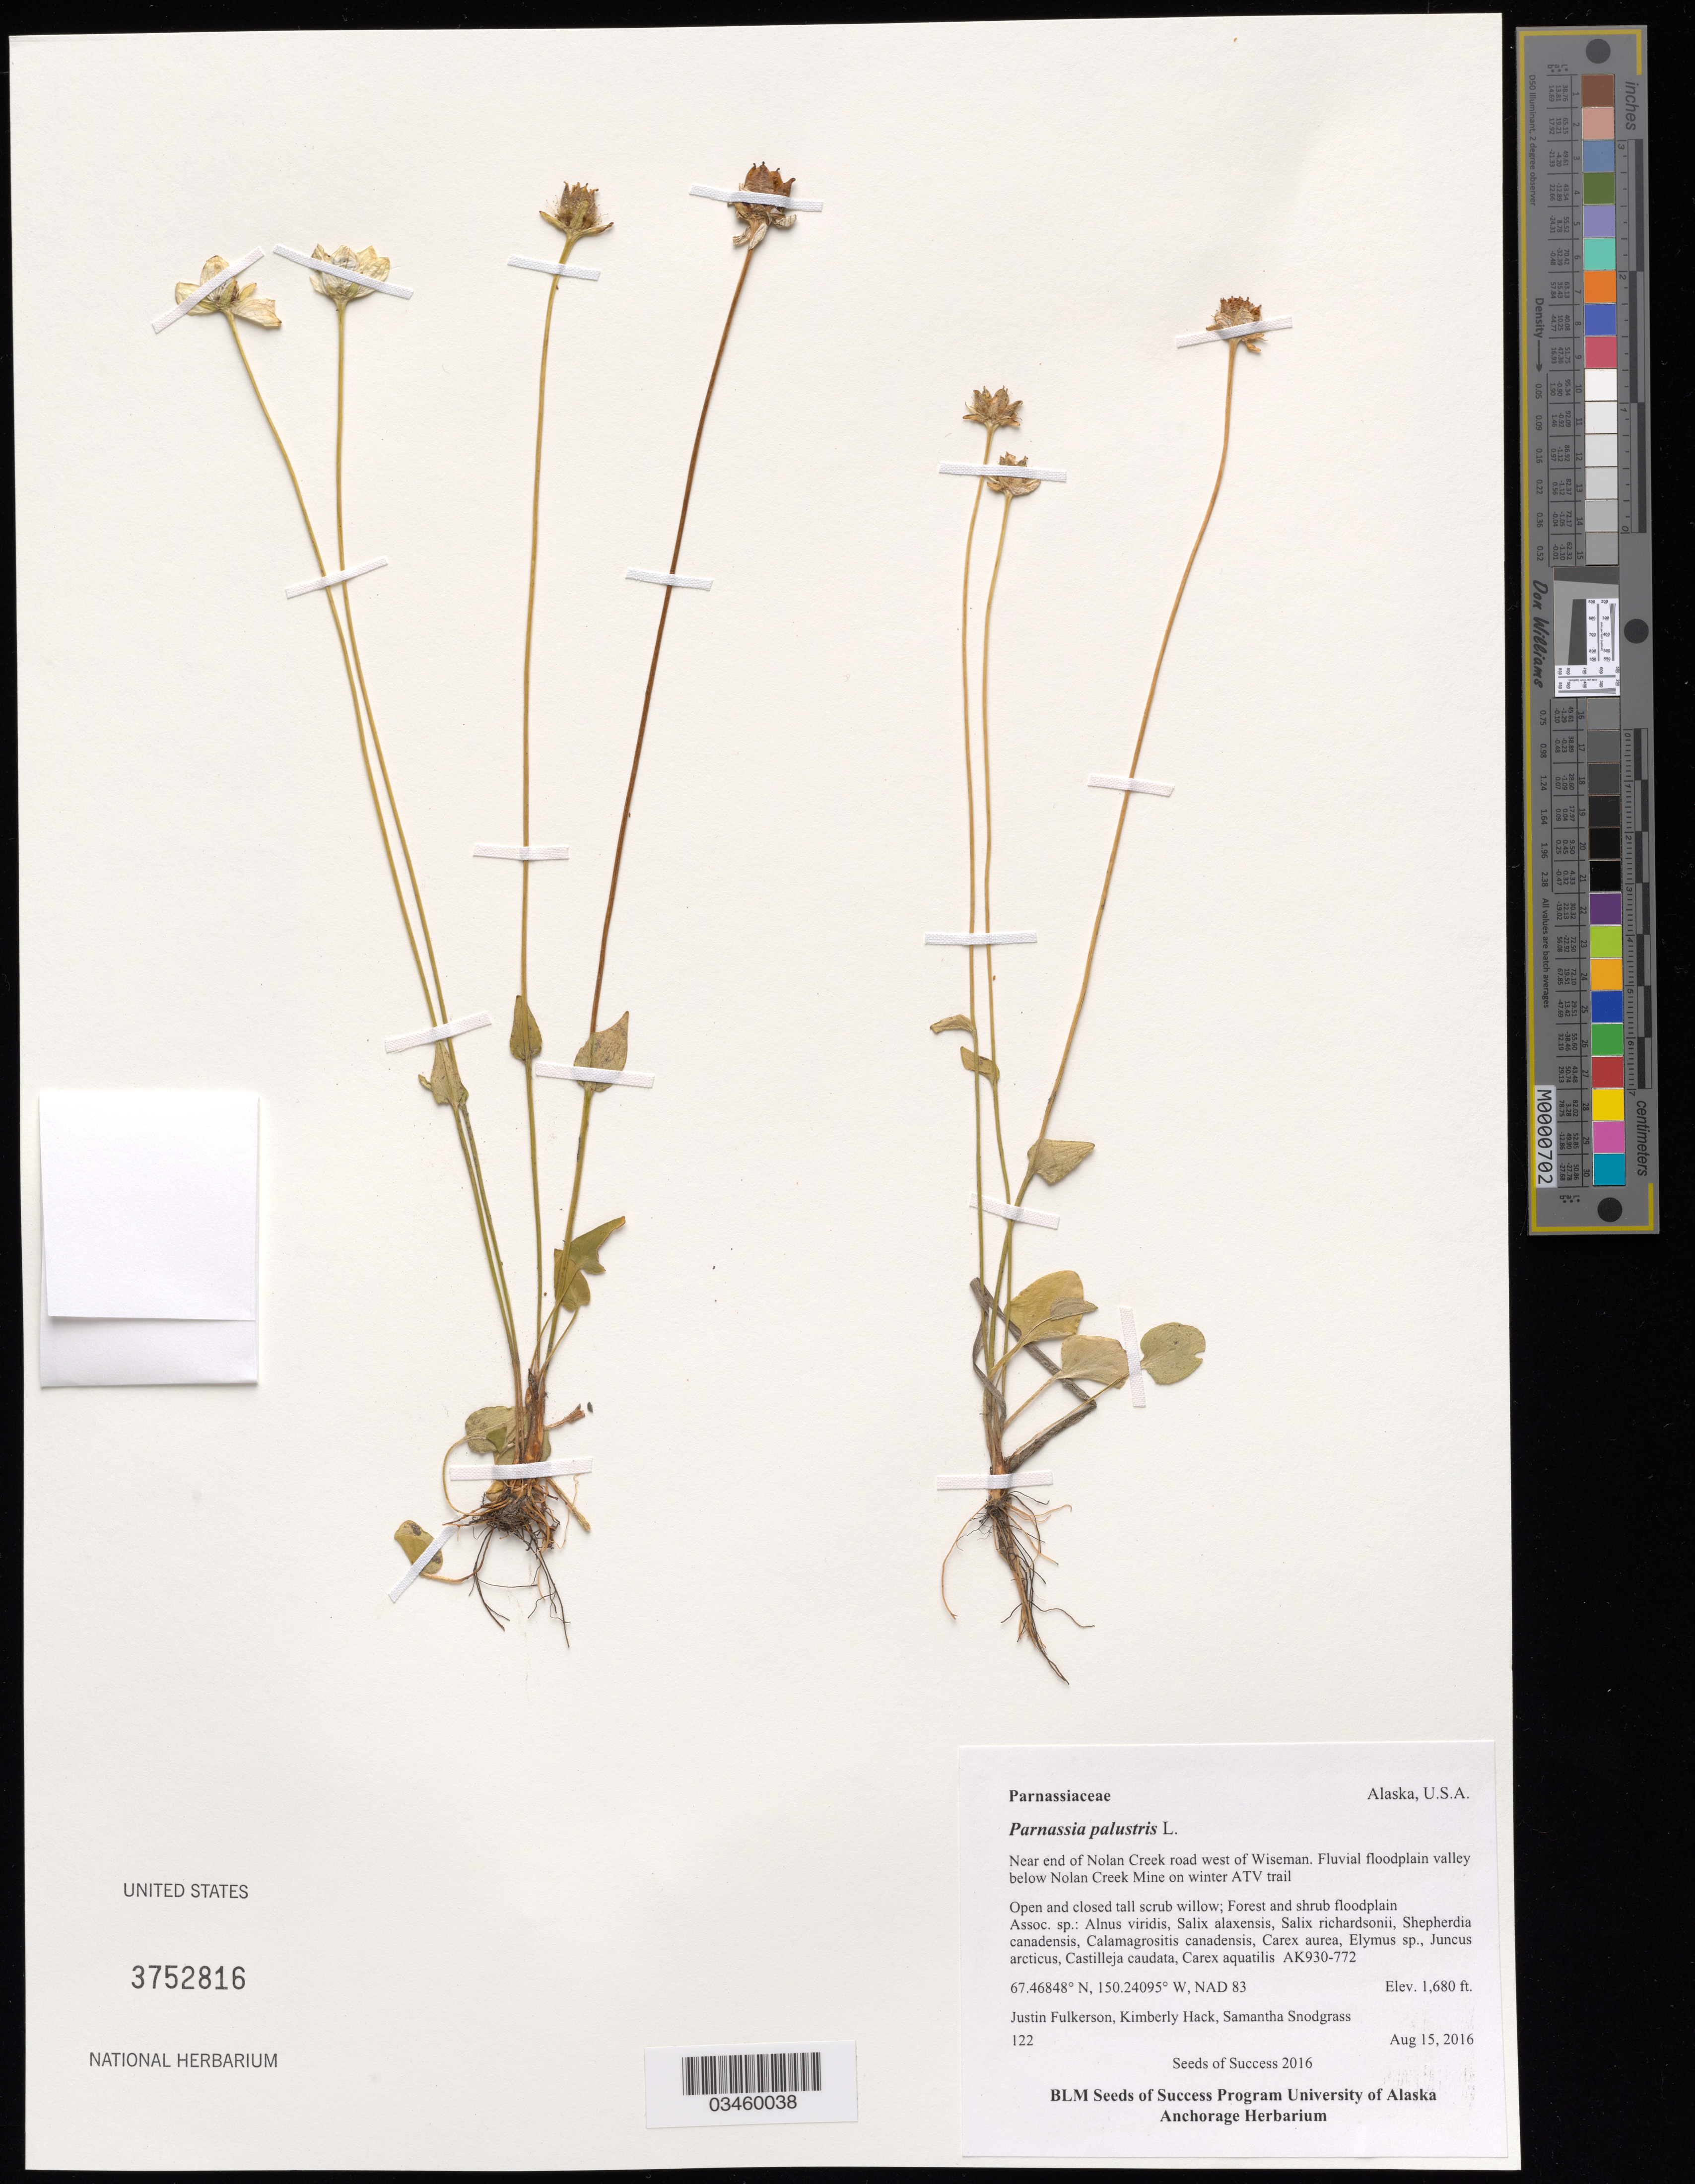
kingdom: Plantae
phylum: Tracheophyta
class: Magnoliopsida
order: Celastrales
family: Parnassiaceae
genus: Parnassia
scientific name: Parnassia palustris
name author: L.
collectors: J. Fulkerson, K. Hack & S. Snodgrass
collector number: AK930-772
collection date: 2016-08-15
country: United States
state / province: Alaska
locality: Near end of Nolan Creek road west of Wiseman. Fluvial floodplain valley below Nolan Creek Mine on winter ATV trail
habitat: Open and closed tall scrub willow. Forest and shrub floodplain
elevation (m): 512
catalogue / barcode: US 3752816